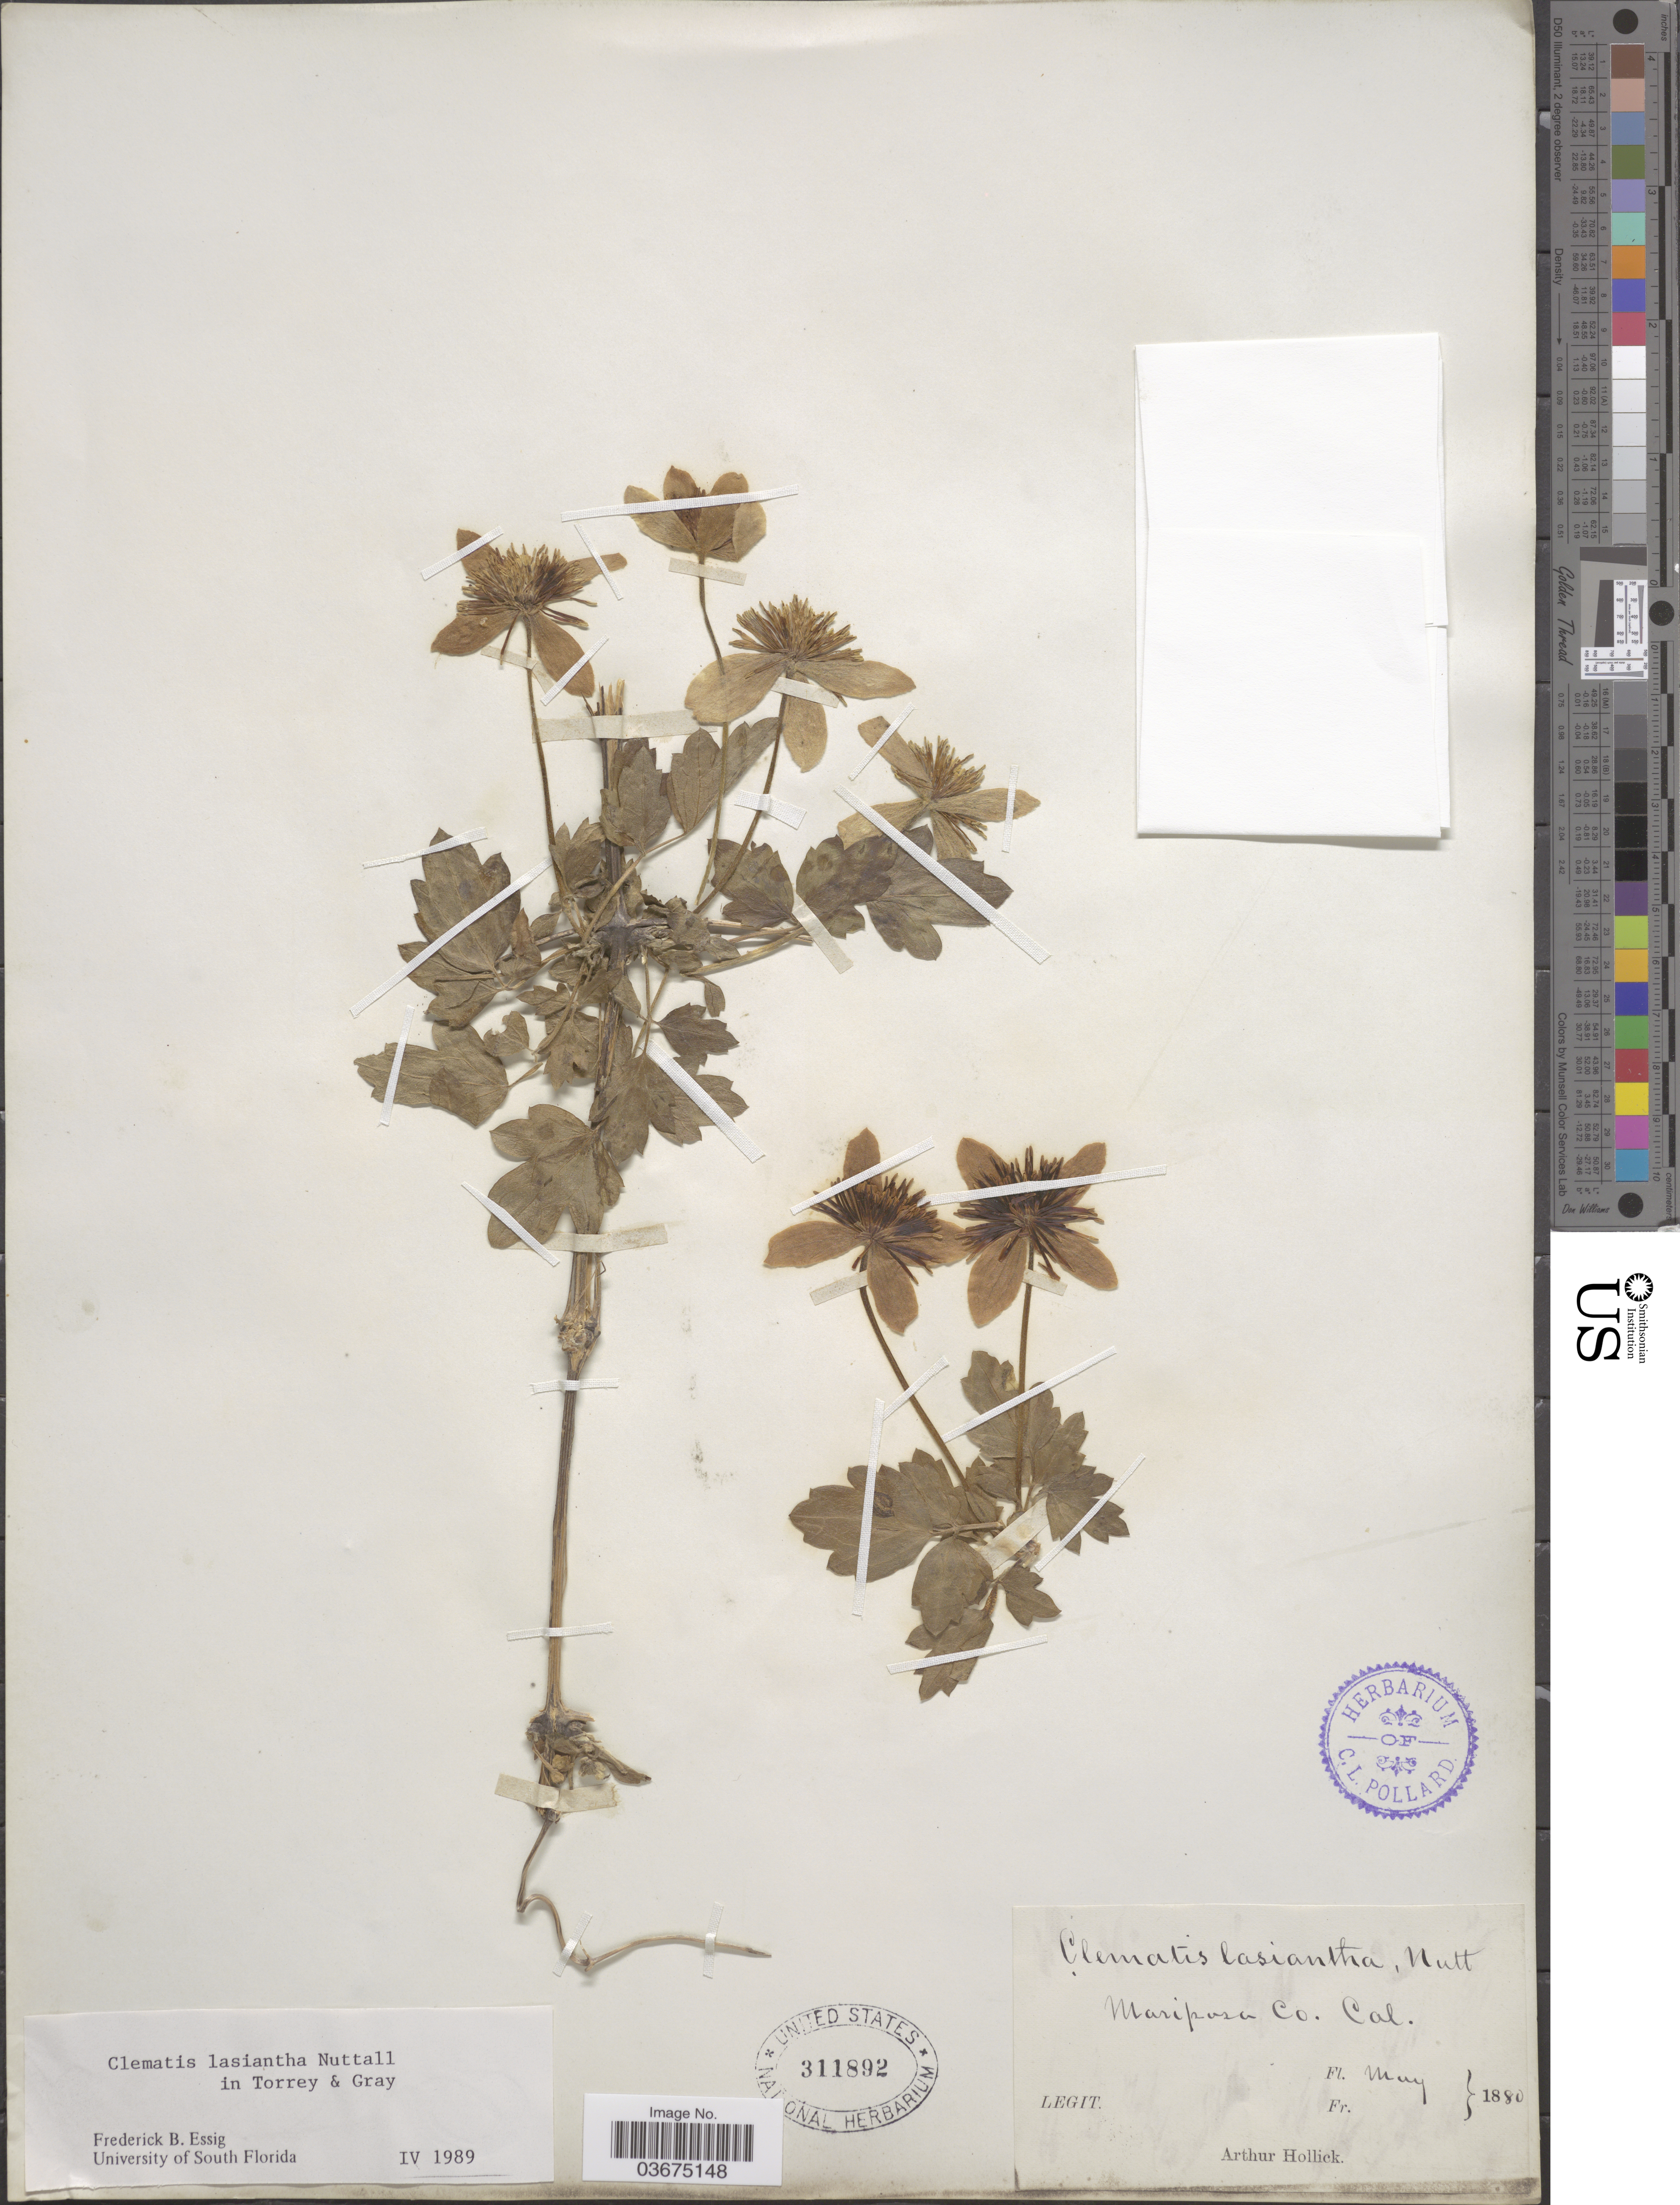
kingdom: Plantae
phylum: Tracheophyta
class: Magnoliopsida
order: Ranunculales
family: Ranunculaceae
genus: Clematis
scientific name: Clematis lasiantha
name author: Nutt.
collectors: A. Hollick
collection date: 1880-05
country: United States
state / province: California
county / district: Mariposa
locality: Mariposa Co.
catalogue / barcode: US 311892